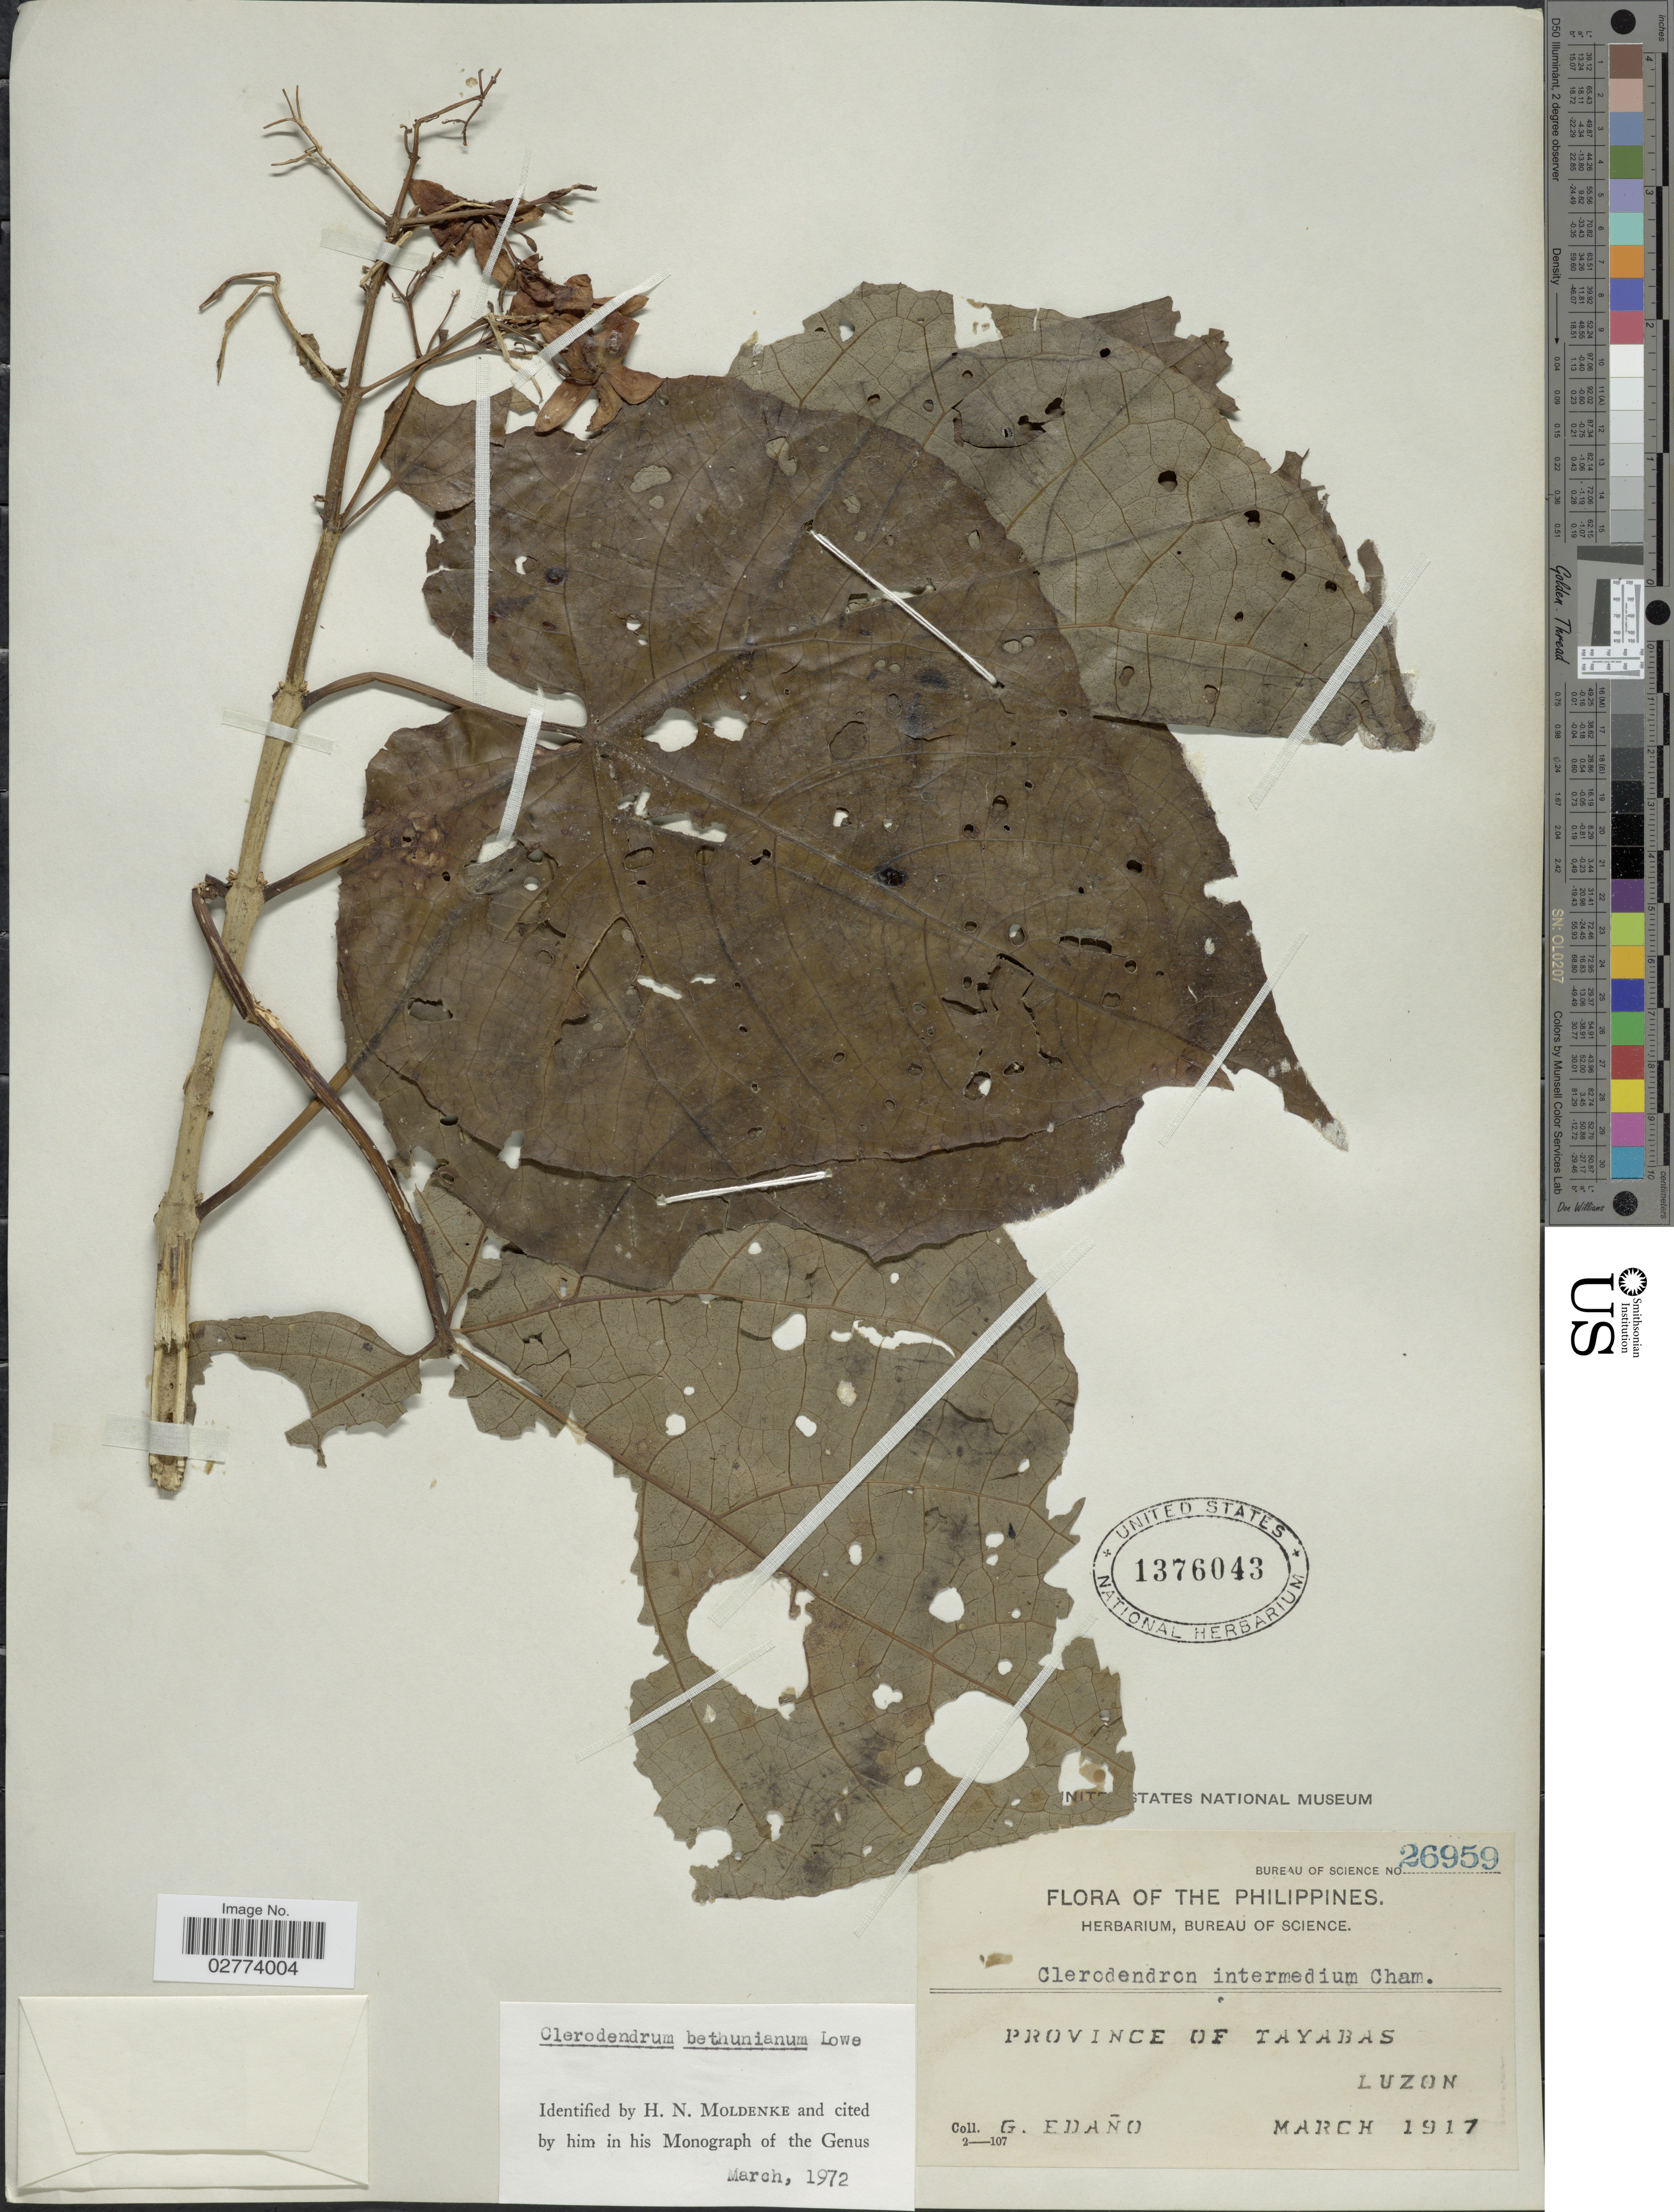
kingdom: Plantae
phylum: Tracheophyta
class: Magnoliopsida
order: Lamiales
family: Lamiaceae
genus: Clerodendrum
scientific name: Clerodendrum bethuneanum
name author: H. Low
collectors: G. Edaño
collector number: Bureau of Science26959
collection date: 1917-03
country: Philippines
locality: Province of Tayabas, Luzon.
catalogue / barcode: US 1376043